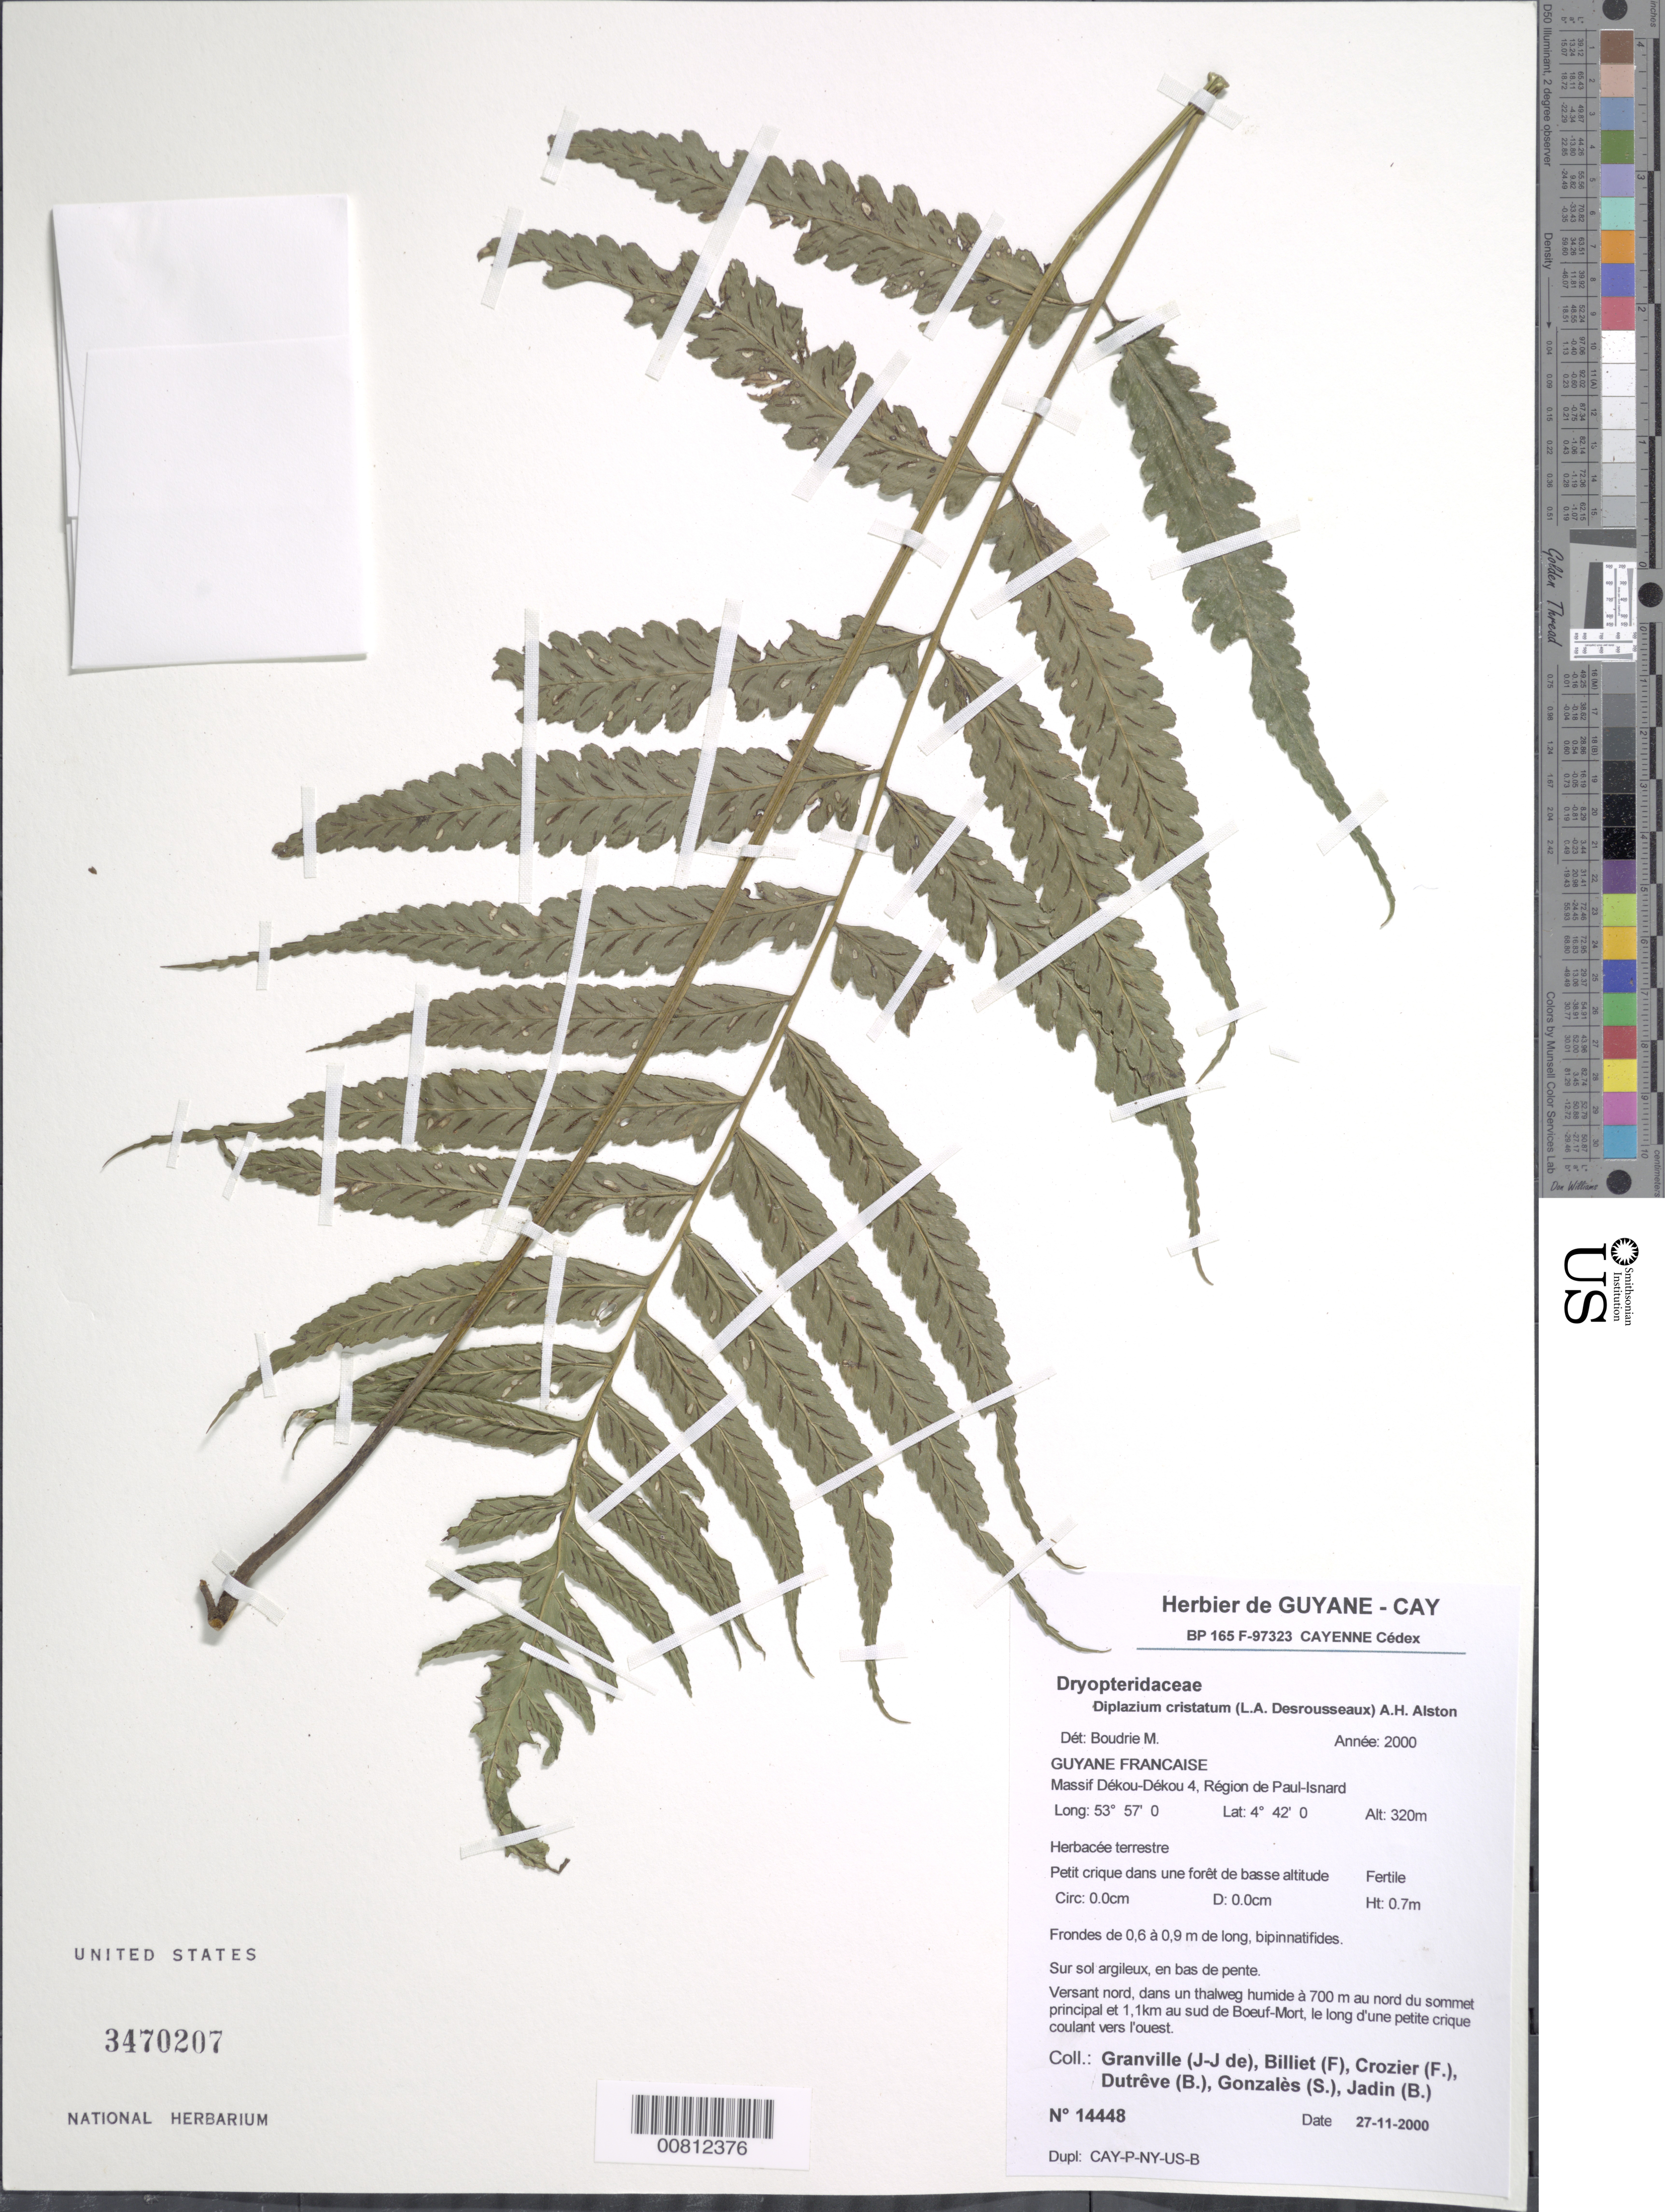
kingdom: Plantae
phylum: Tracheophyta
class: Polypodiopsida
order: Polypodiales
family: Athyriaceae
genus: Diplazium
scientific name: Diplazium cristatum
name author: (Desr.) Alston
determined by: Boudrie, M.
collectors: J.-J. de Granville, F. Billiet, F. Crozier, B. Dutrêve, S. Gonzales & B. Jadin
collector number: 14448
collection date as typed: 27-Nov-00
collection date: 2000-11-27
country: French Guiana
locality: Massif Dékou-Dékou 4, région de Paul-Isnard; 1.1 km au sud de Boeuf-Mort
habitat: Petit crique dans une forêt de basse altitude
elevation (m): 320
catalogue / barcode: US 3376207